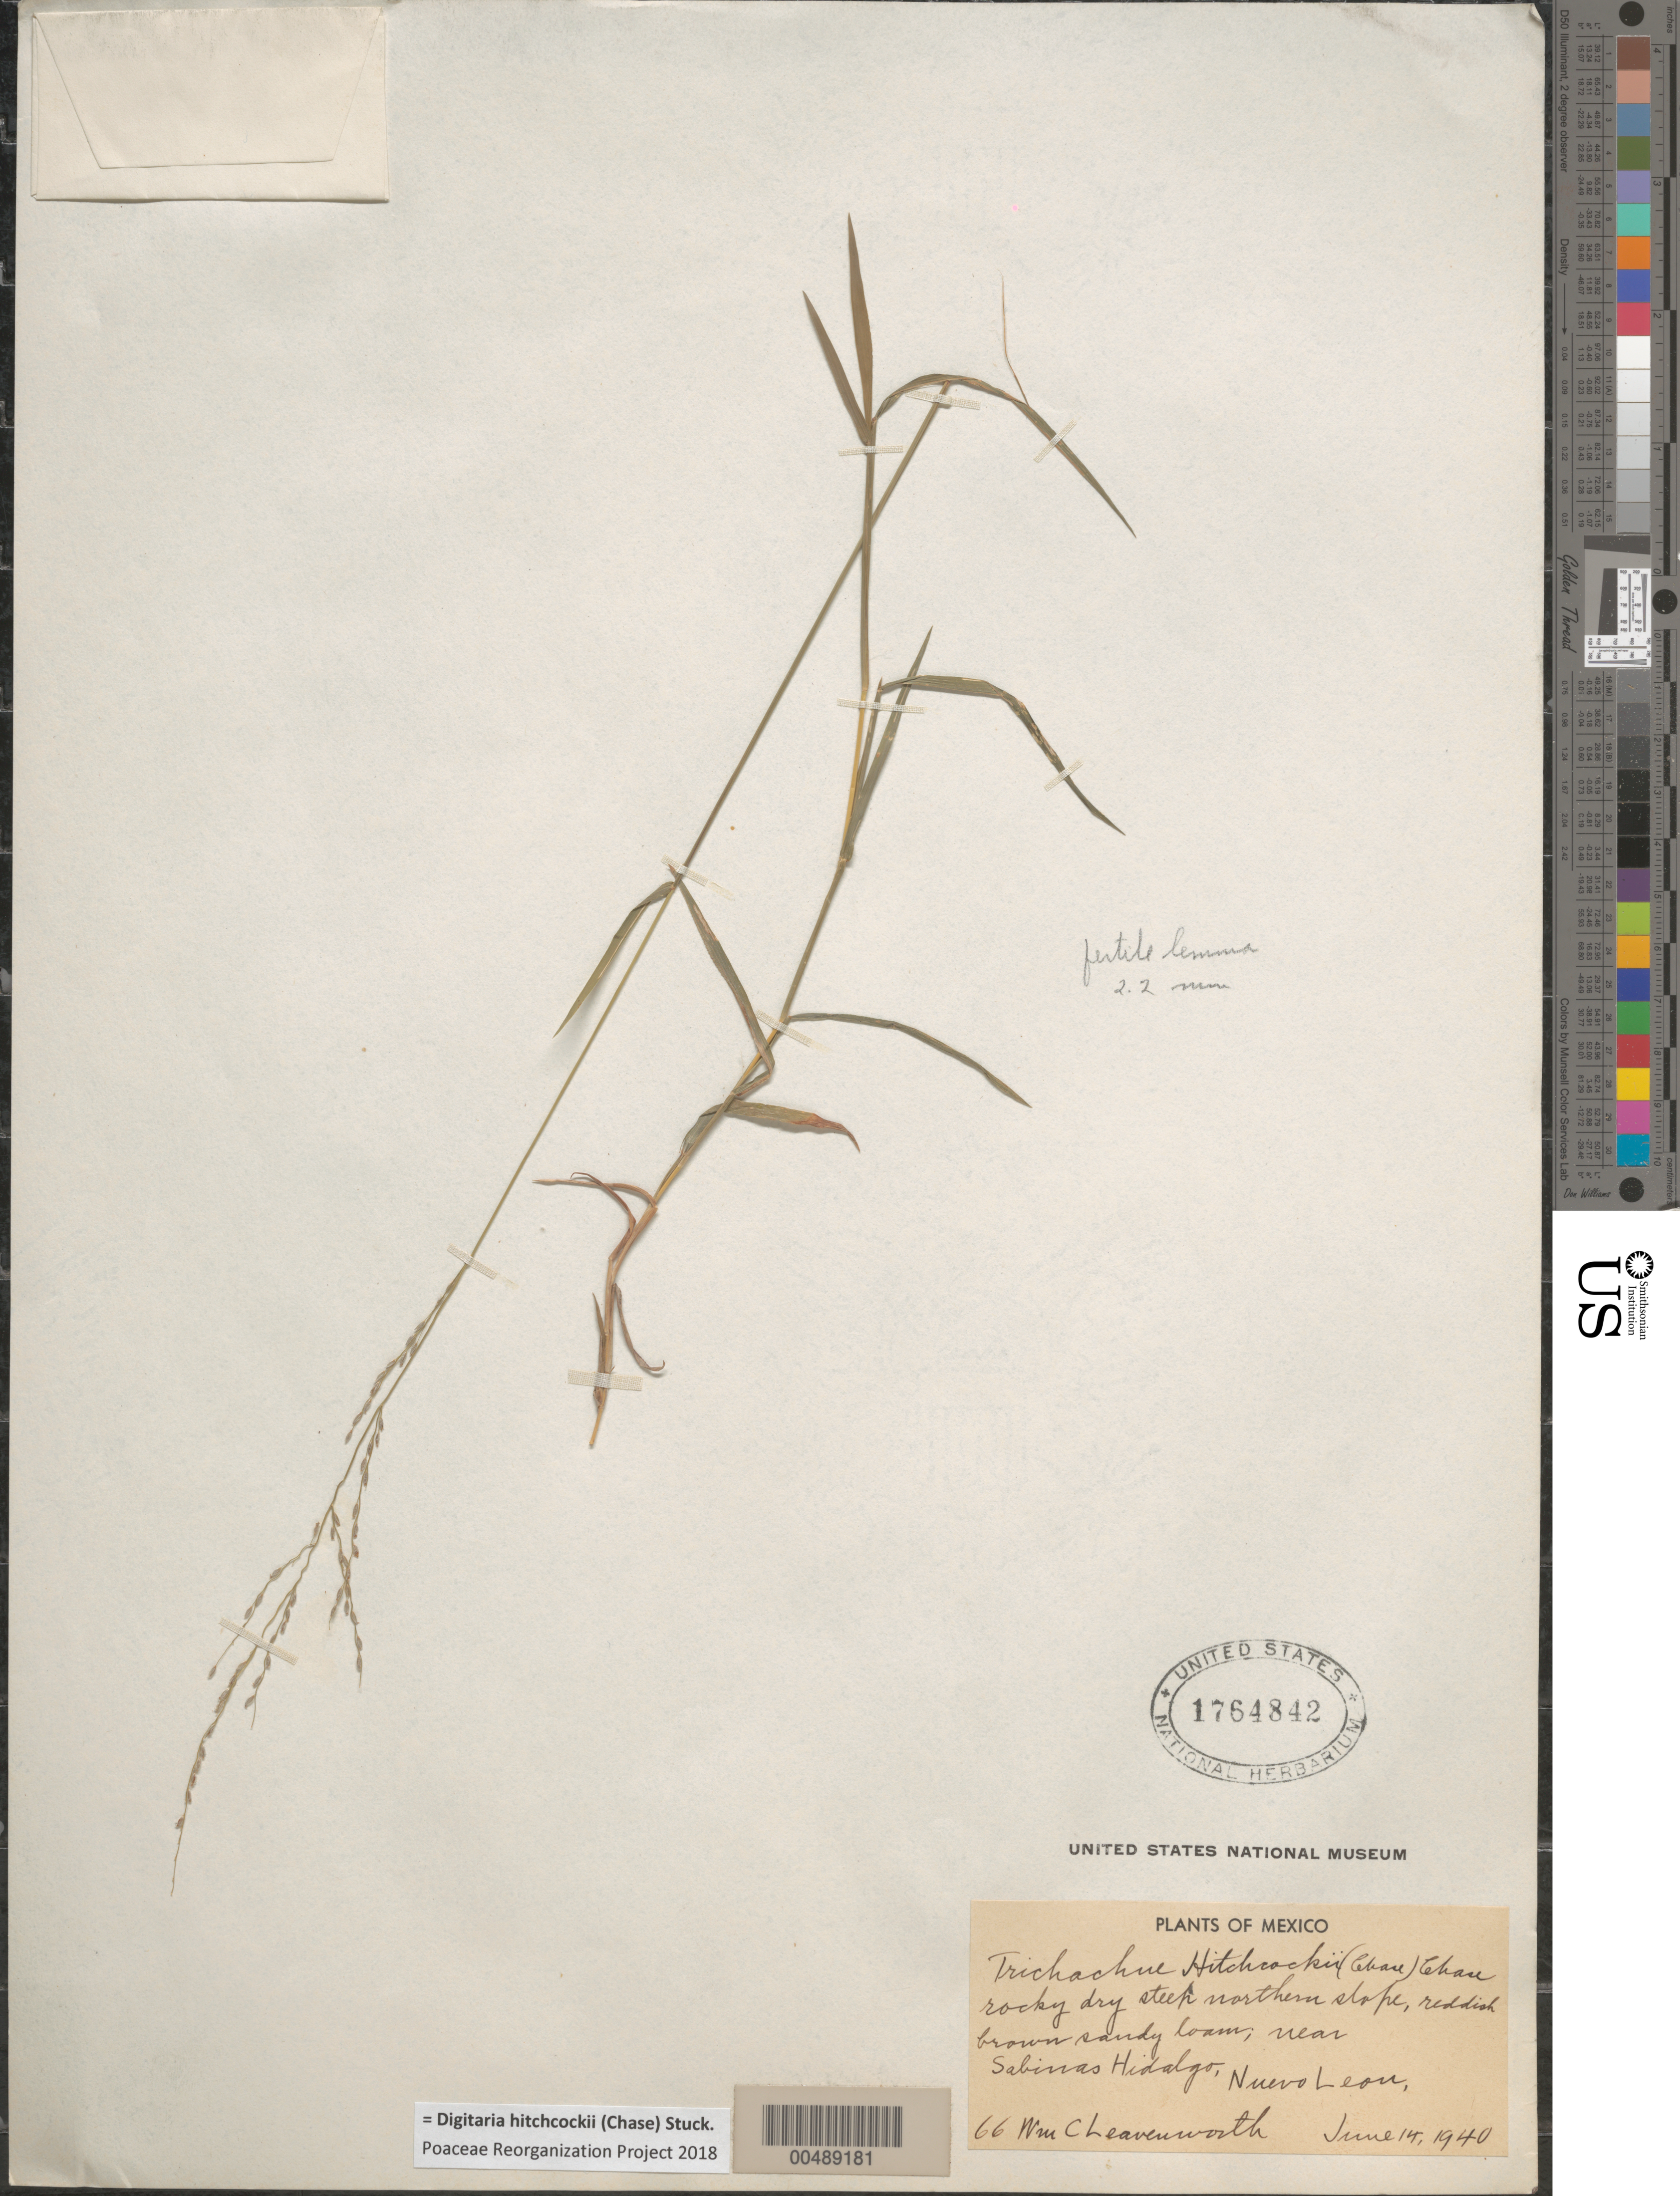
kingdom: Plantae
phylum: Tracheophyta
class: Liliopsida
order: Poales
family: Poaceae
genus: Digitaria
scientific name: Digitaria hitchcockii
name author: (Chase) Stuck.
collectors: W. C. Leavenworth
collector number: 66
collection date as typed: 14 Jun 1940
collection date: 1940-06-14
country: Mexico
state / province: Nuevo León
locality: Near Sabinas Hidalgo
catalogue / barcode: US 1764842